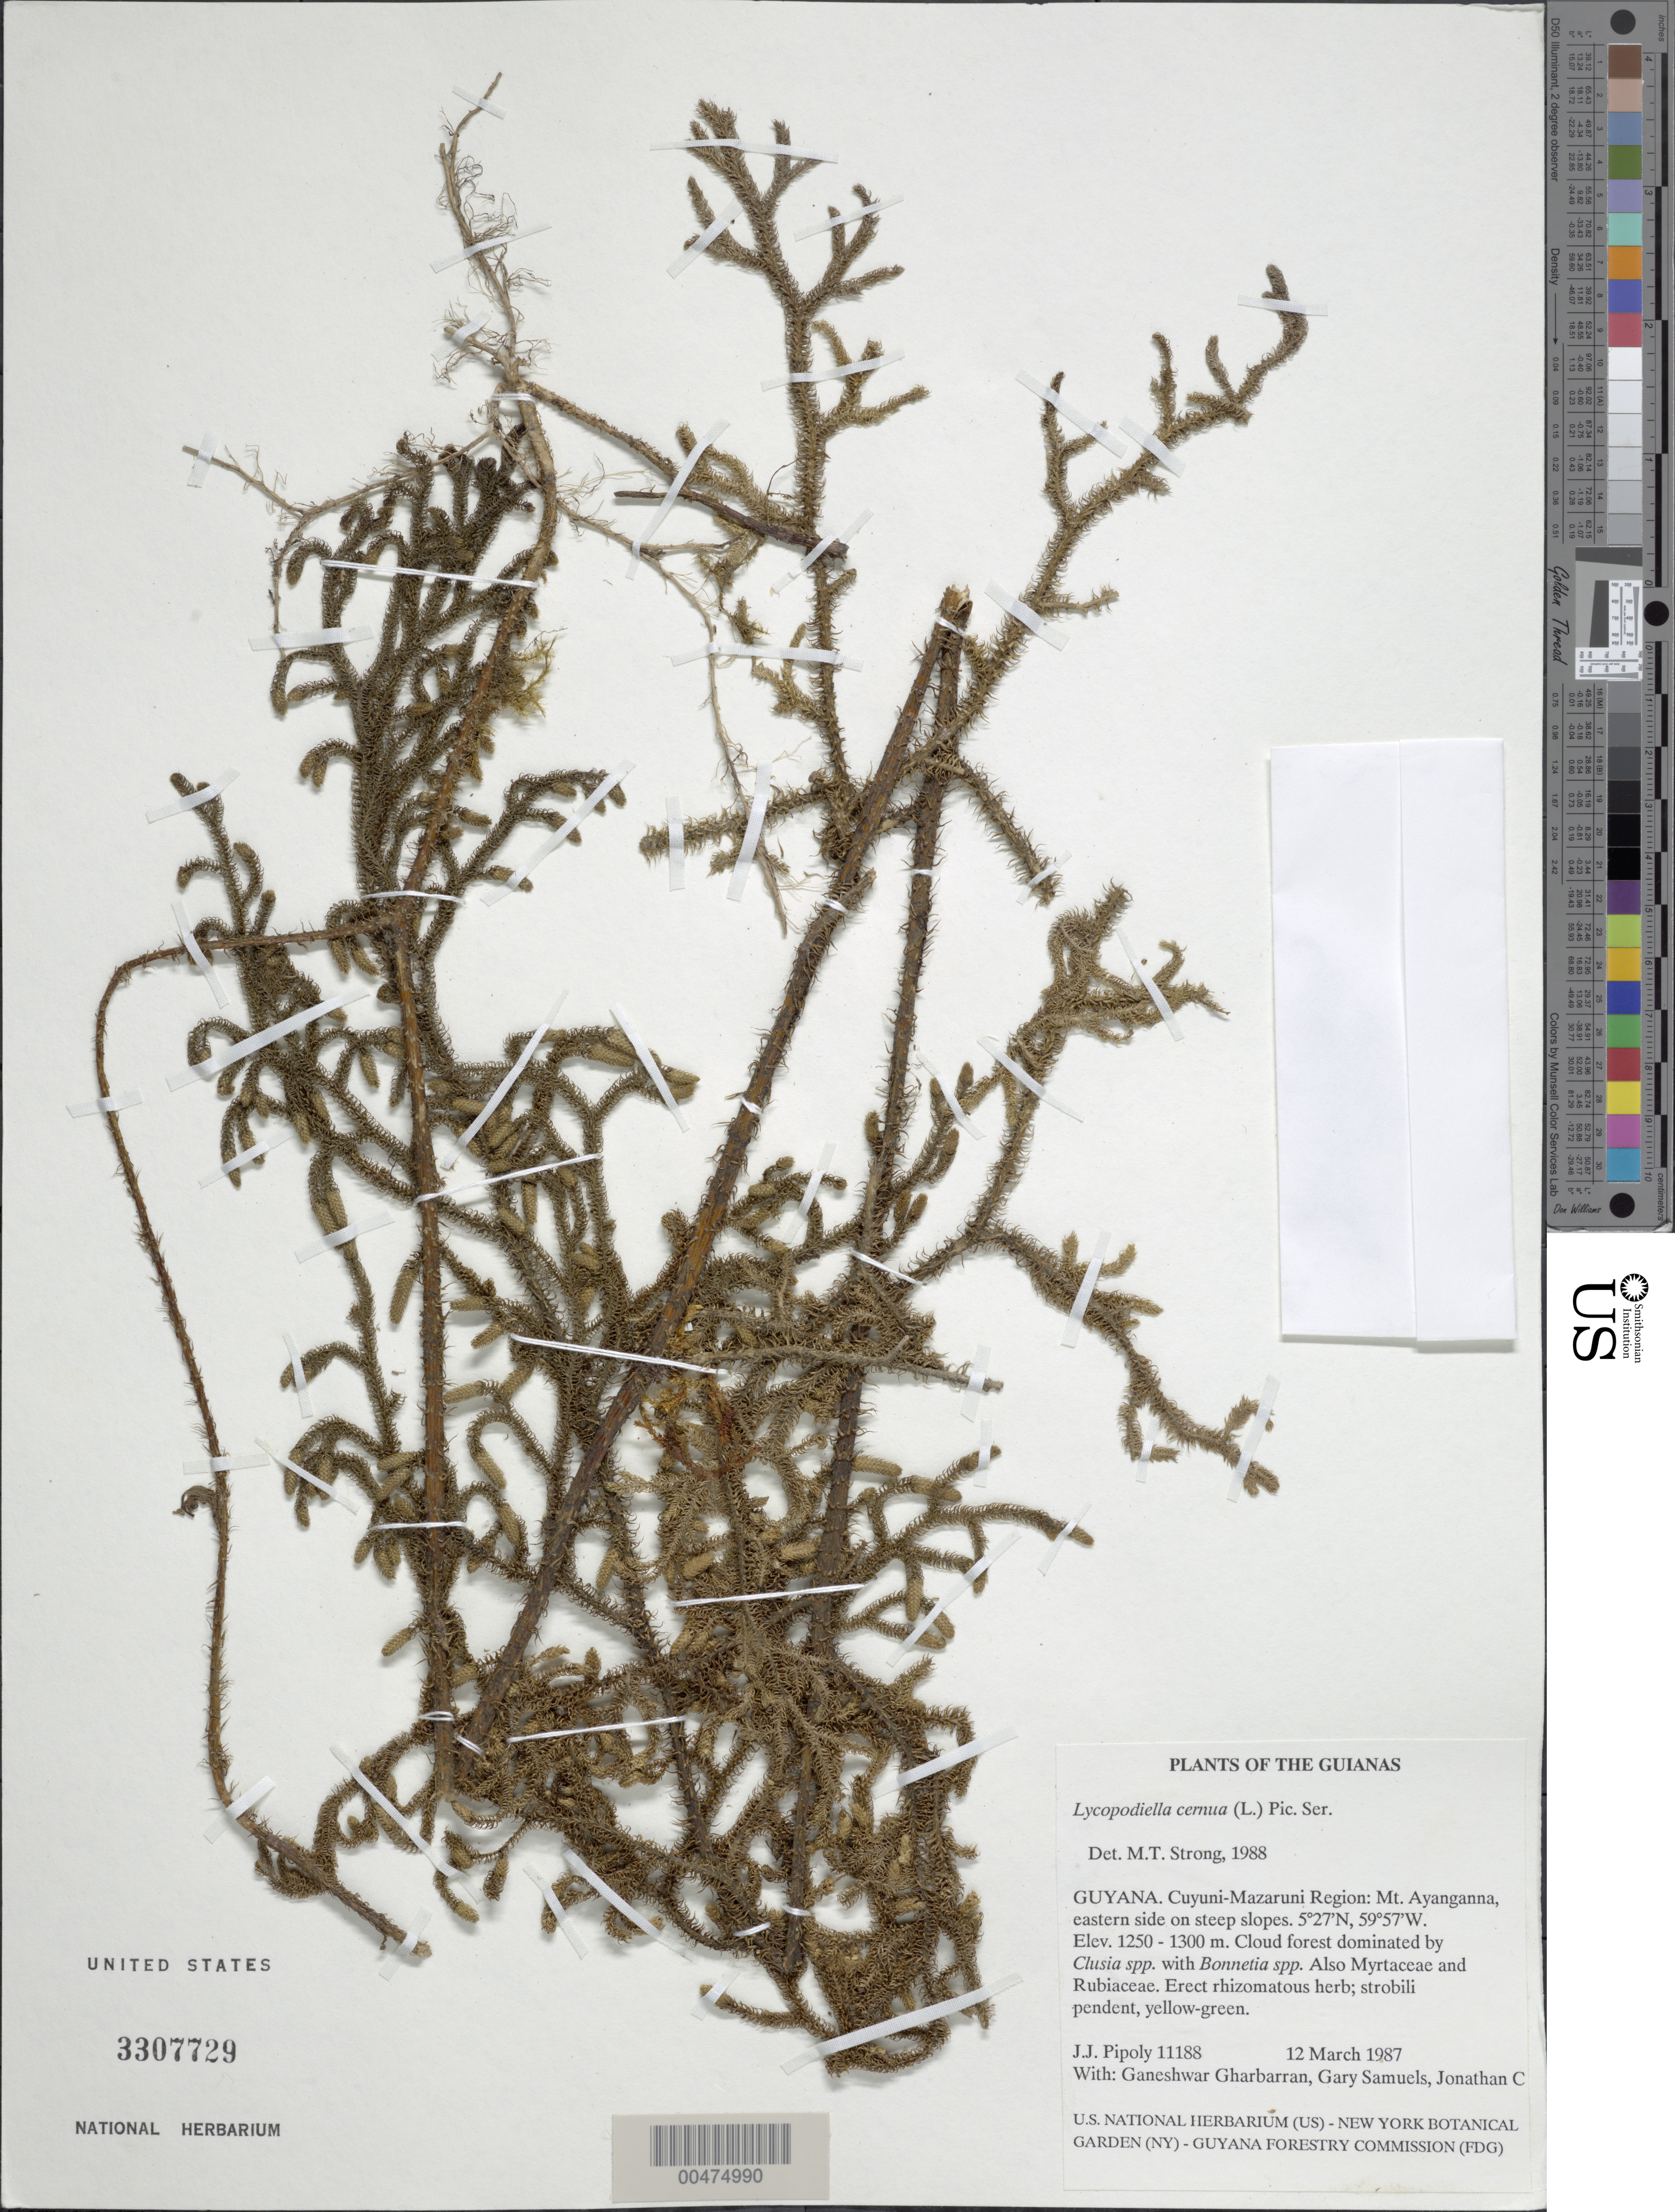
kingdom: Plantae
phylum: Tracheophyta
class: Lycopodiopsida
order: Lycopodiales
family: Lycopodiaceae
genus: Palhinhaea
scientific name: Palhinhaea cernua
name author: (L.) Vasc. & Franco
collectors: J. J. Pipoly, G. Gharbarran, G. Samuels & J. Chin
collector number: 11188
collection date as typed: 12 March 1987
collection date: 1987-03-12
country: Guyana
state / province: Cuyuni-Mazaruni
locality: Mt. Ayanganna, eastern side on steep slopes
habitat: Cloud forest dominants Clusia spp. with Bonnetia spp. Also Myrtaceae and Rubiaceae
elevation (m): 1250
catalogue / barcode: US 3307729